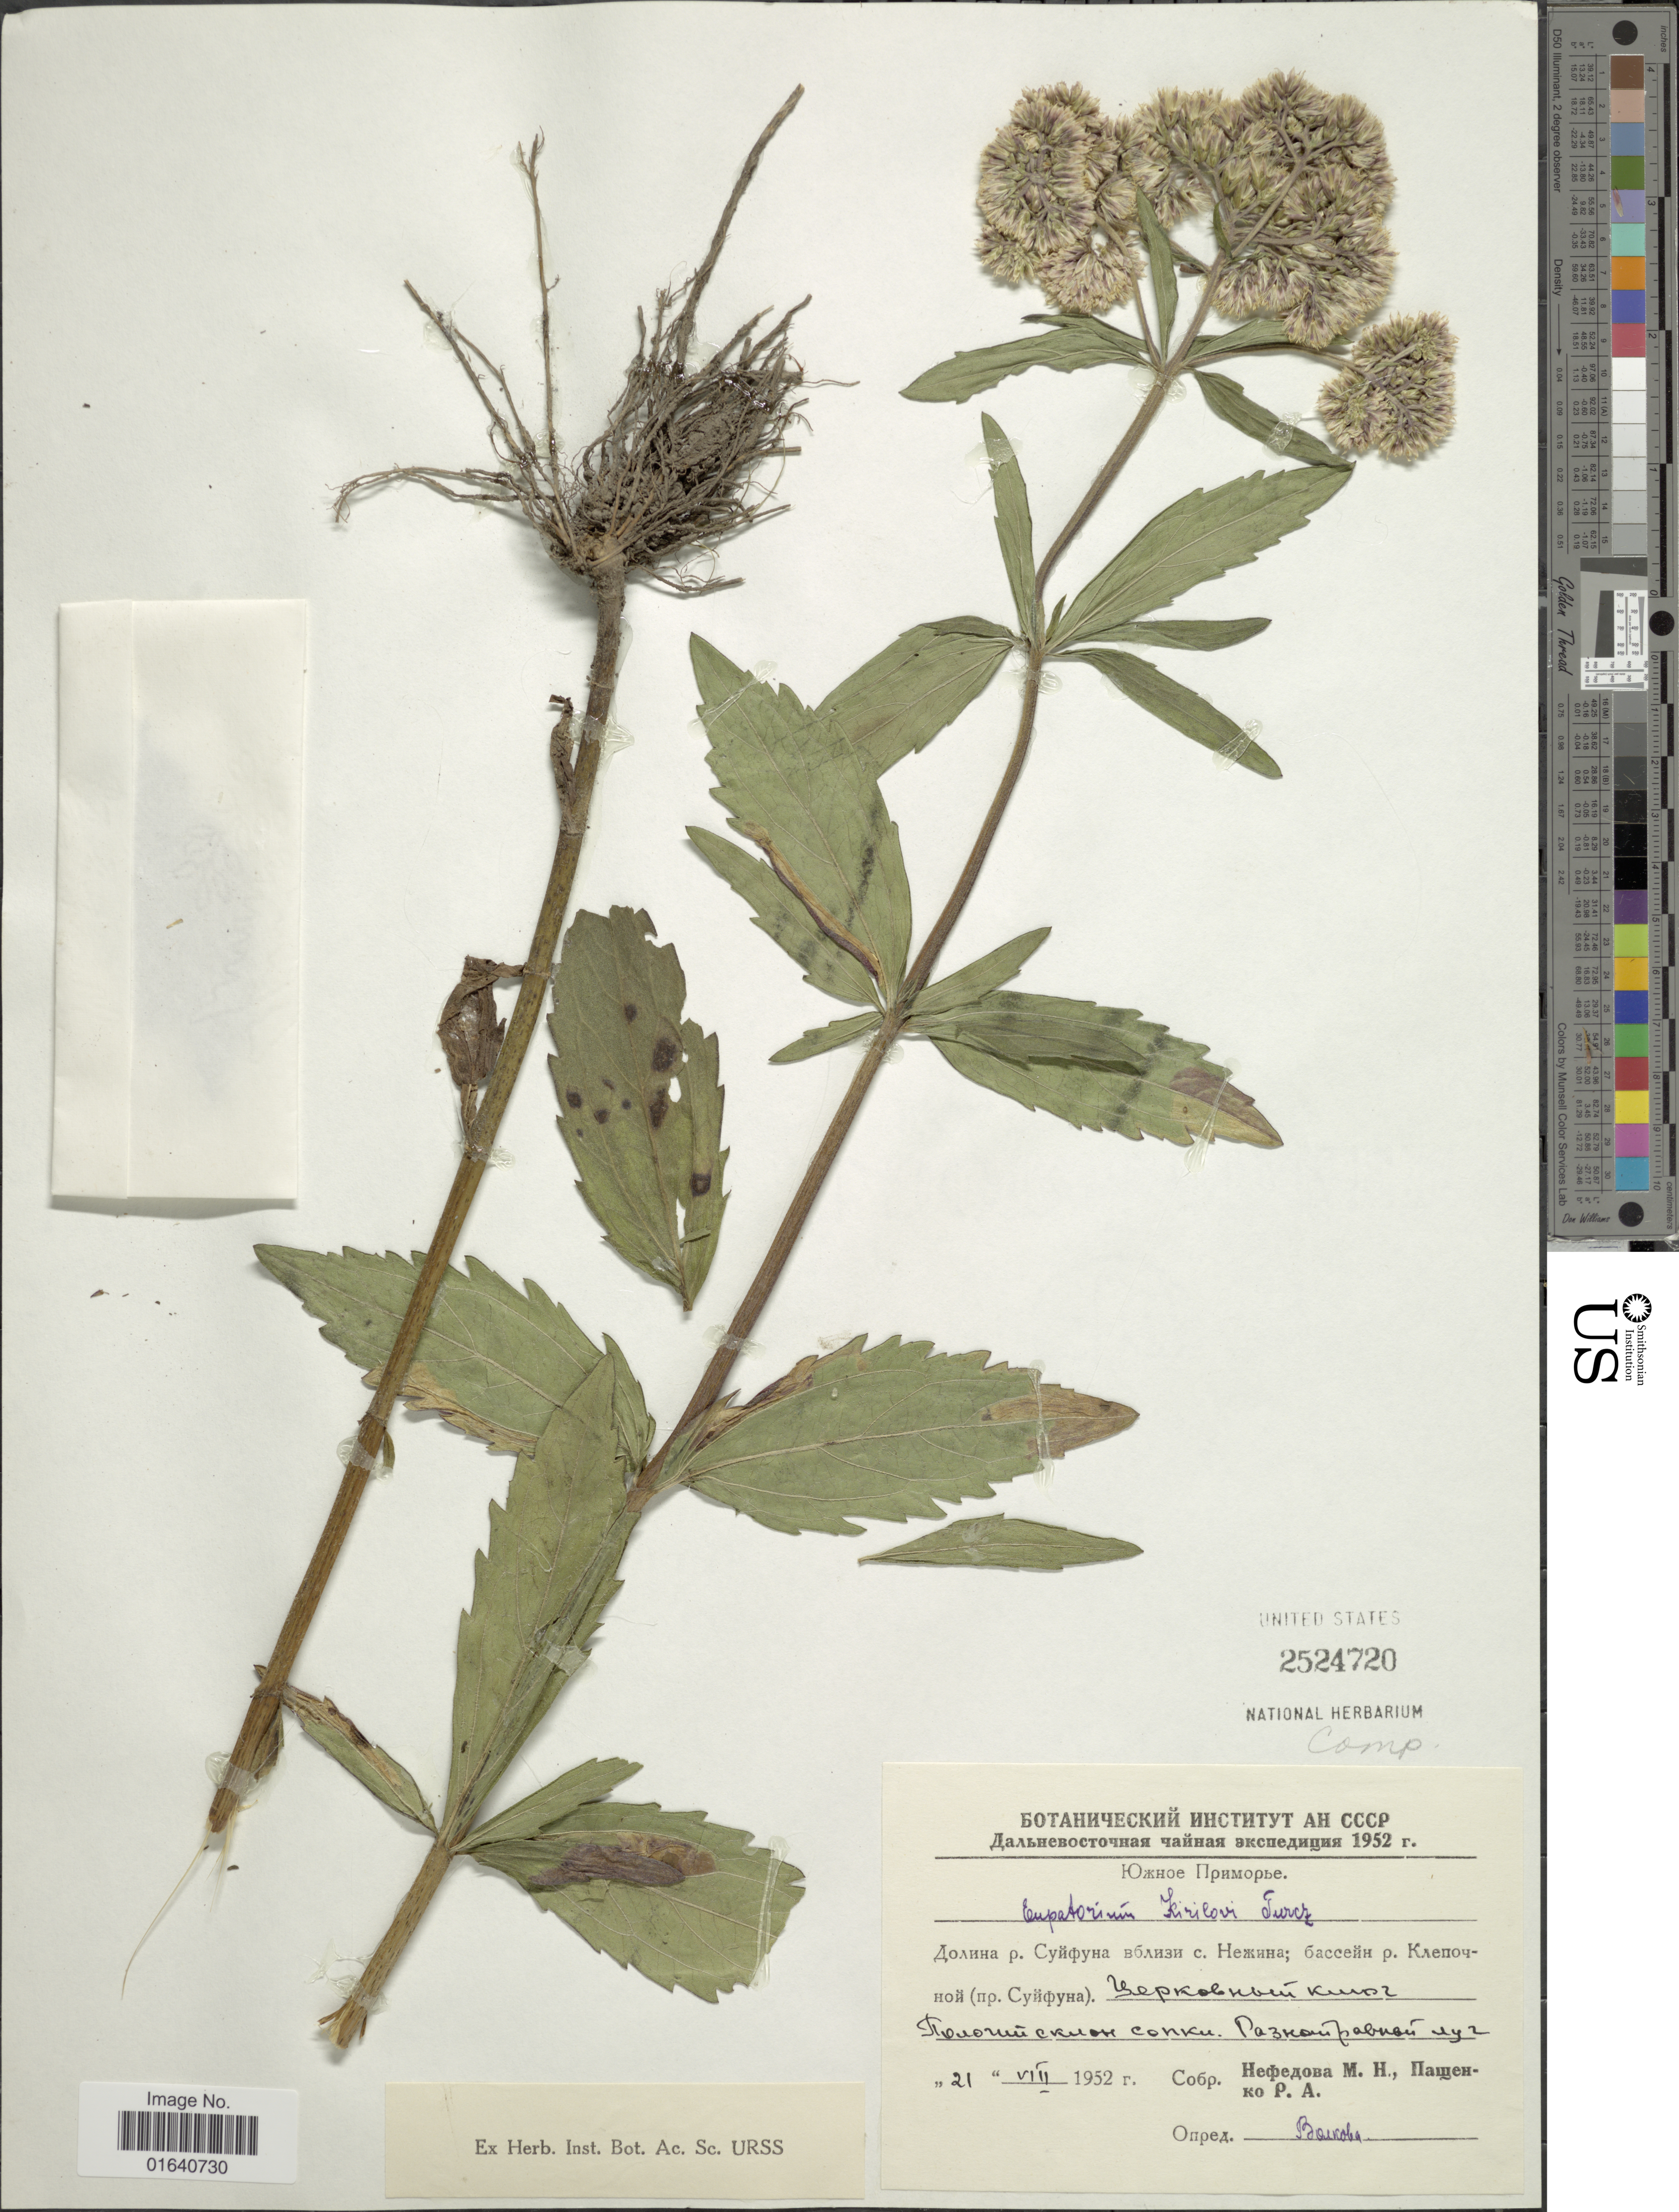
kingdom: Plantae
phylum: Tracheophyta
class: Magnoliopsida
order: Asterales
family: Asteraceae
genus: Eupatorium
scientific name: Eupatorium kirilowii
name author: Turcz.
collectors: M. Nefedova & P. Pashenko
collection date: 1952-08-21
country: Russian Federation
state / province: Primorsky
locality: Valley of river Suifun, near village Nezhino, basin of river Klepochnaya.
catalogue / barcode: US 2524720